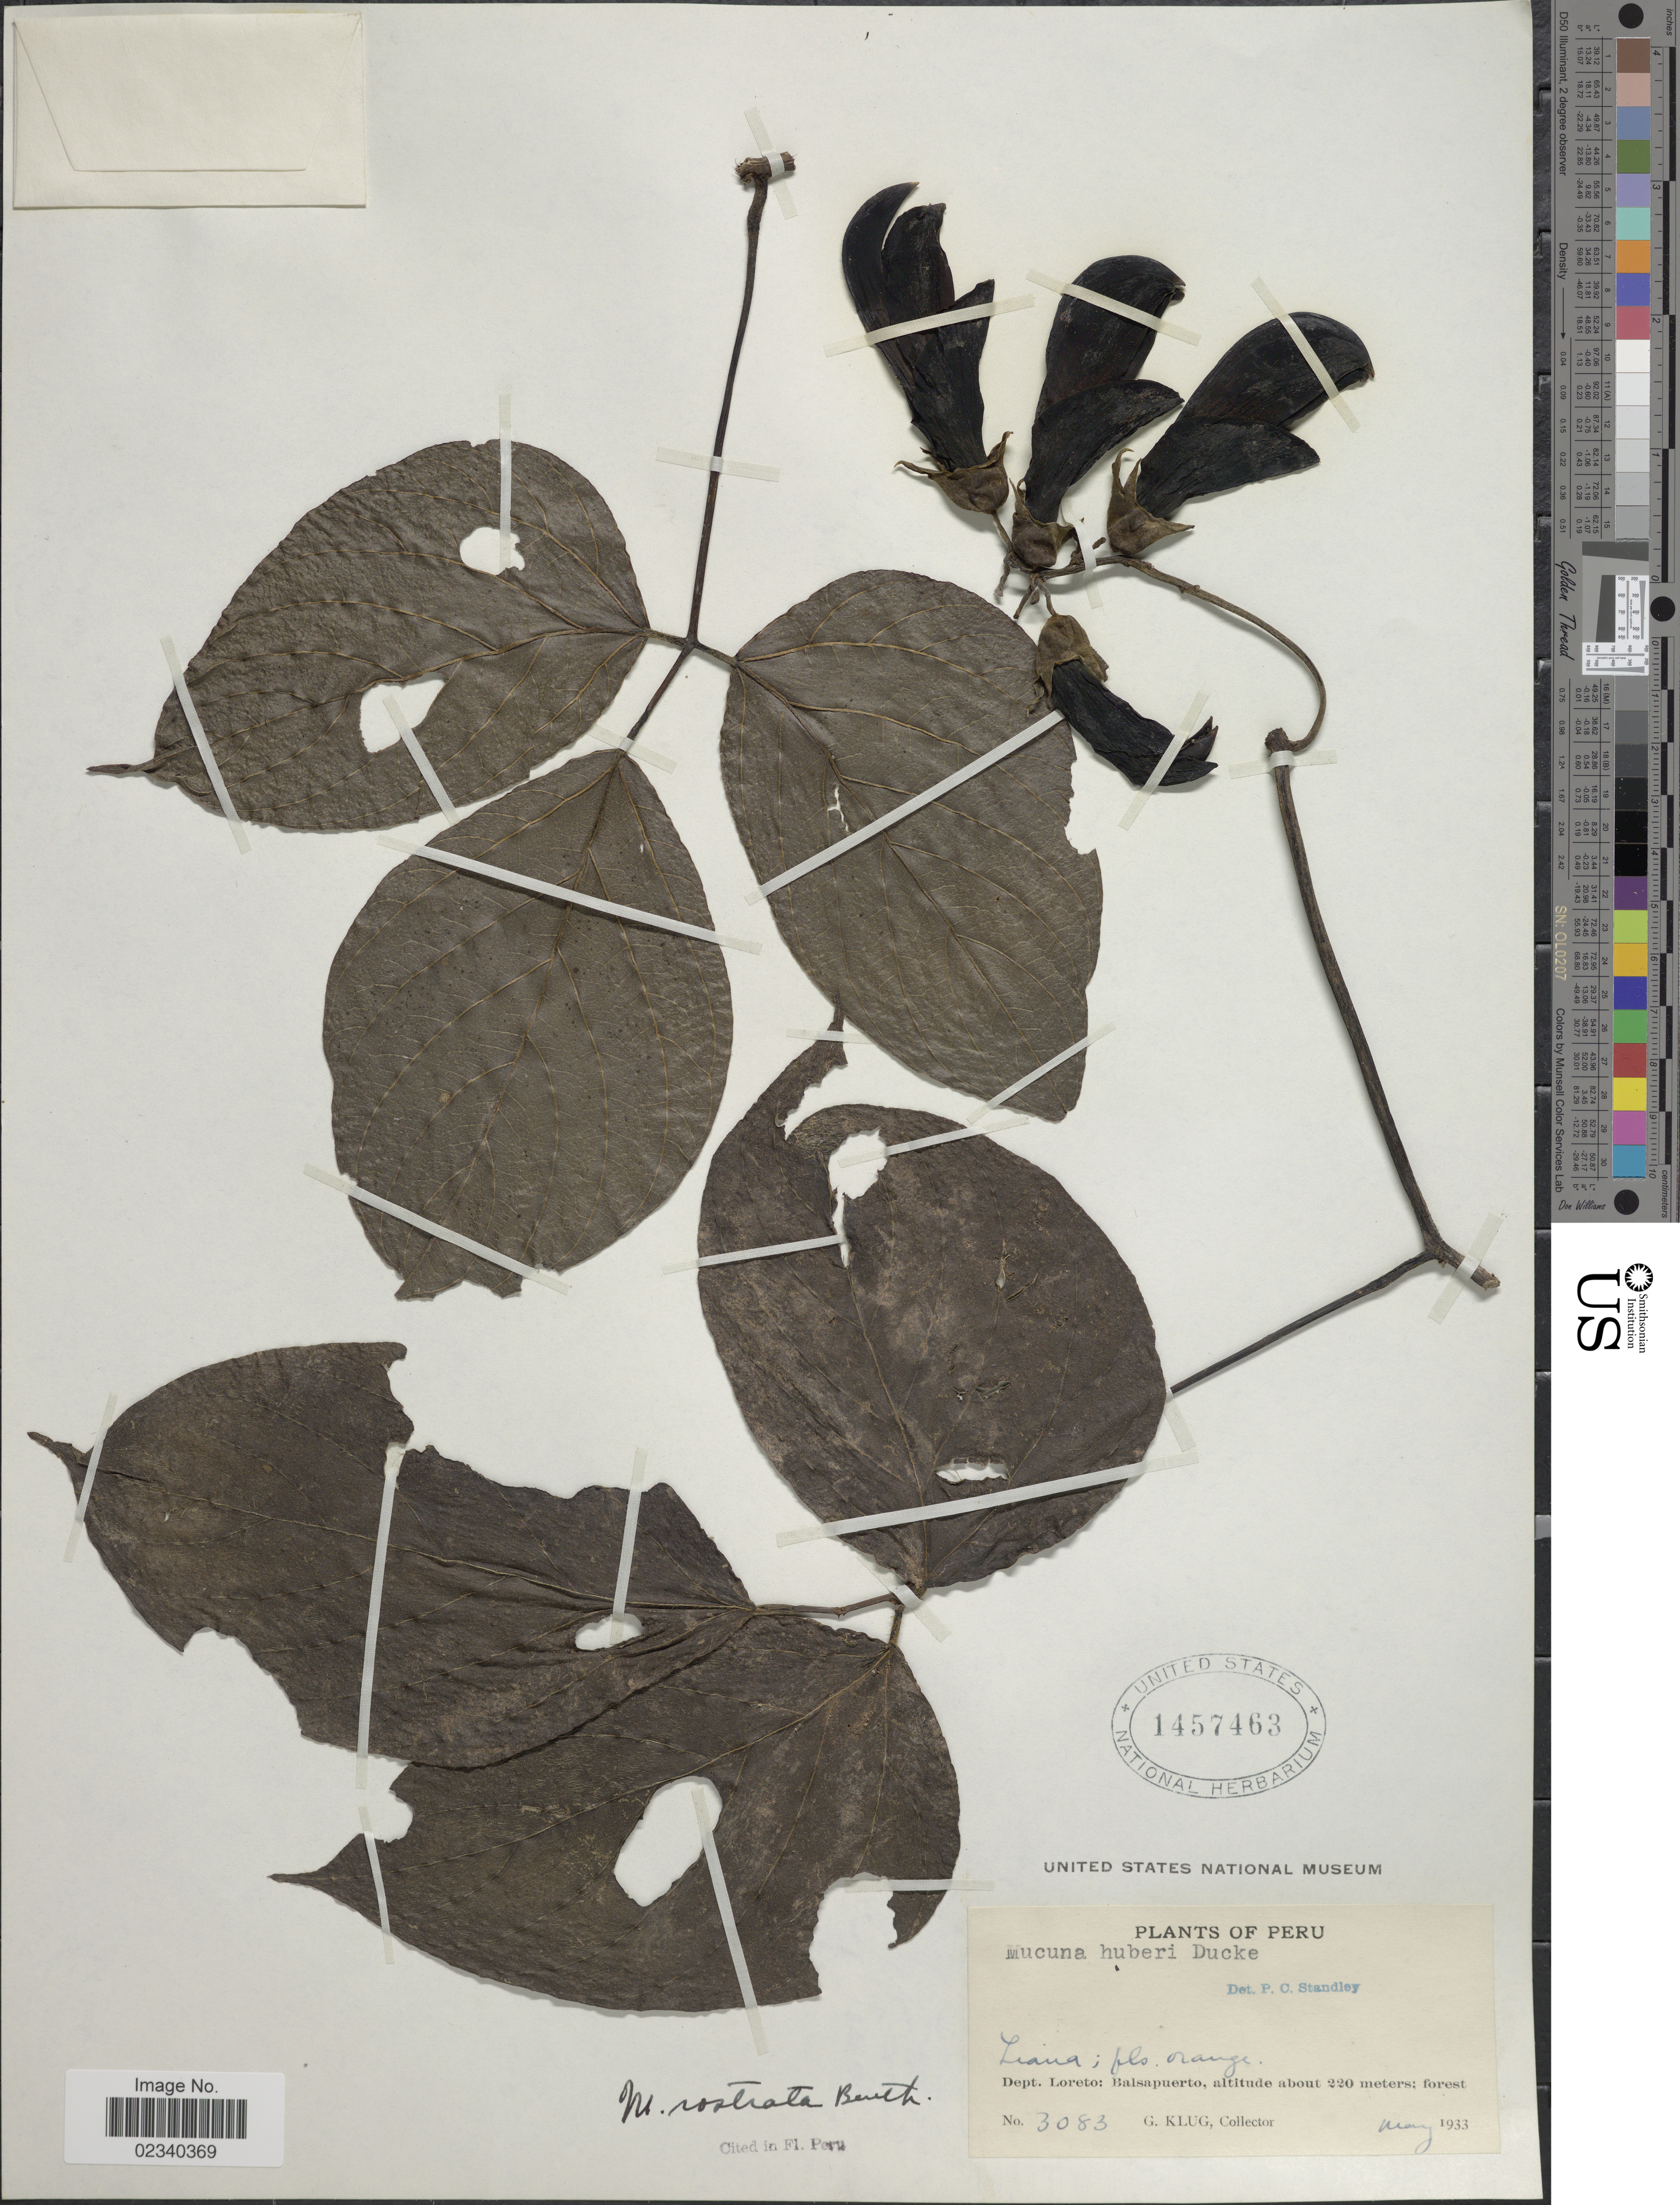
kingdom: Plantae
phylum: Tracheophyta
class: Magnoliopsida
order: Fabales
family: Fabaceae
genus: Mucuna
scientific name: Mucuna rostrata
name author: Benth.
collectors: G. Klug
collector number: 3083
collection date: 1933-05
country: Peru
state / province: Loreto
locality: Dept. Loreto: Balsapuerto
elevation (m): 220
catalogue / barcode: US 1457463